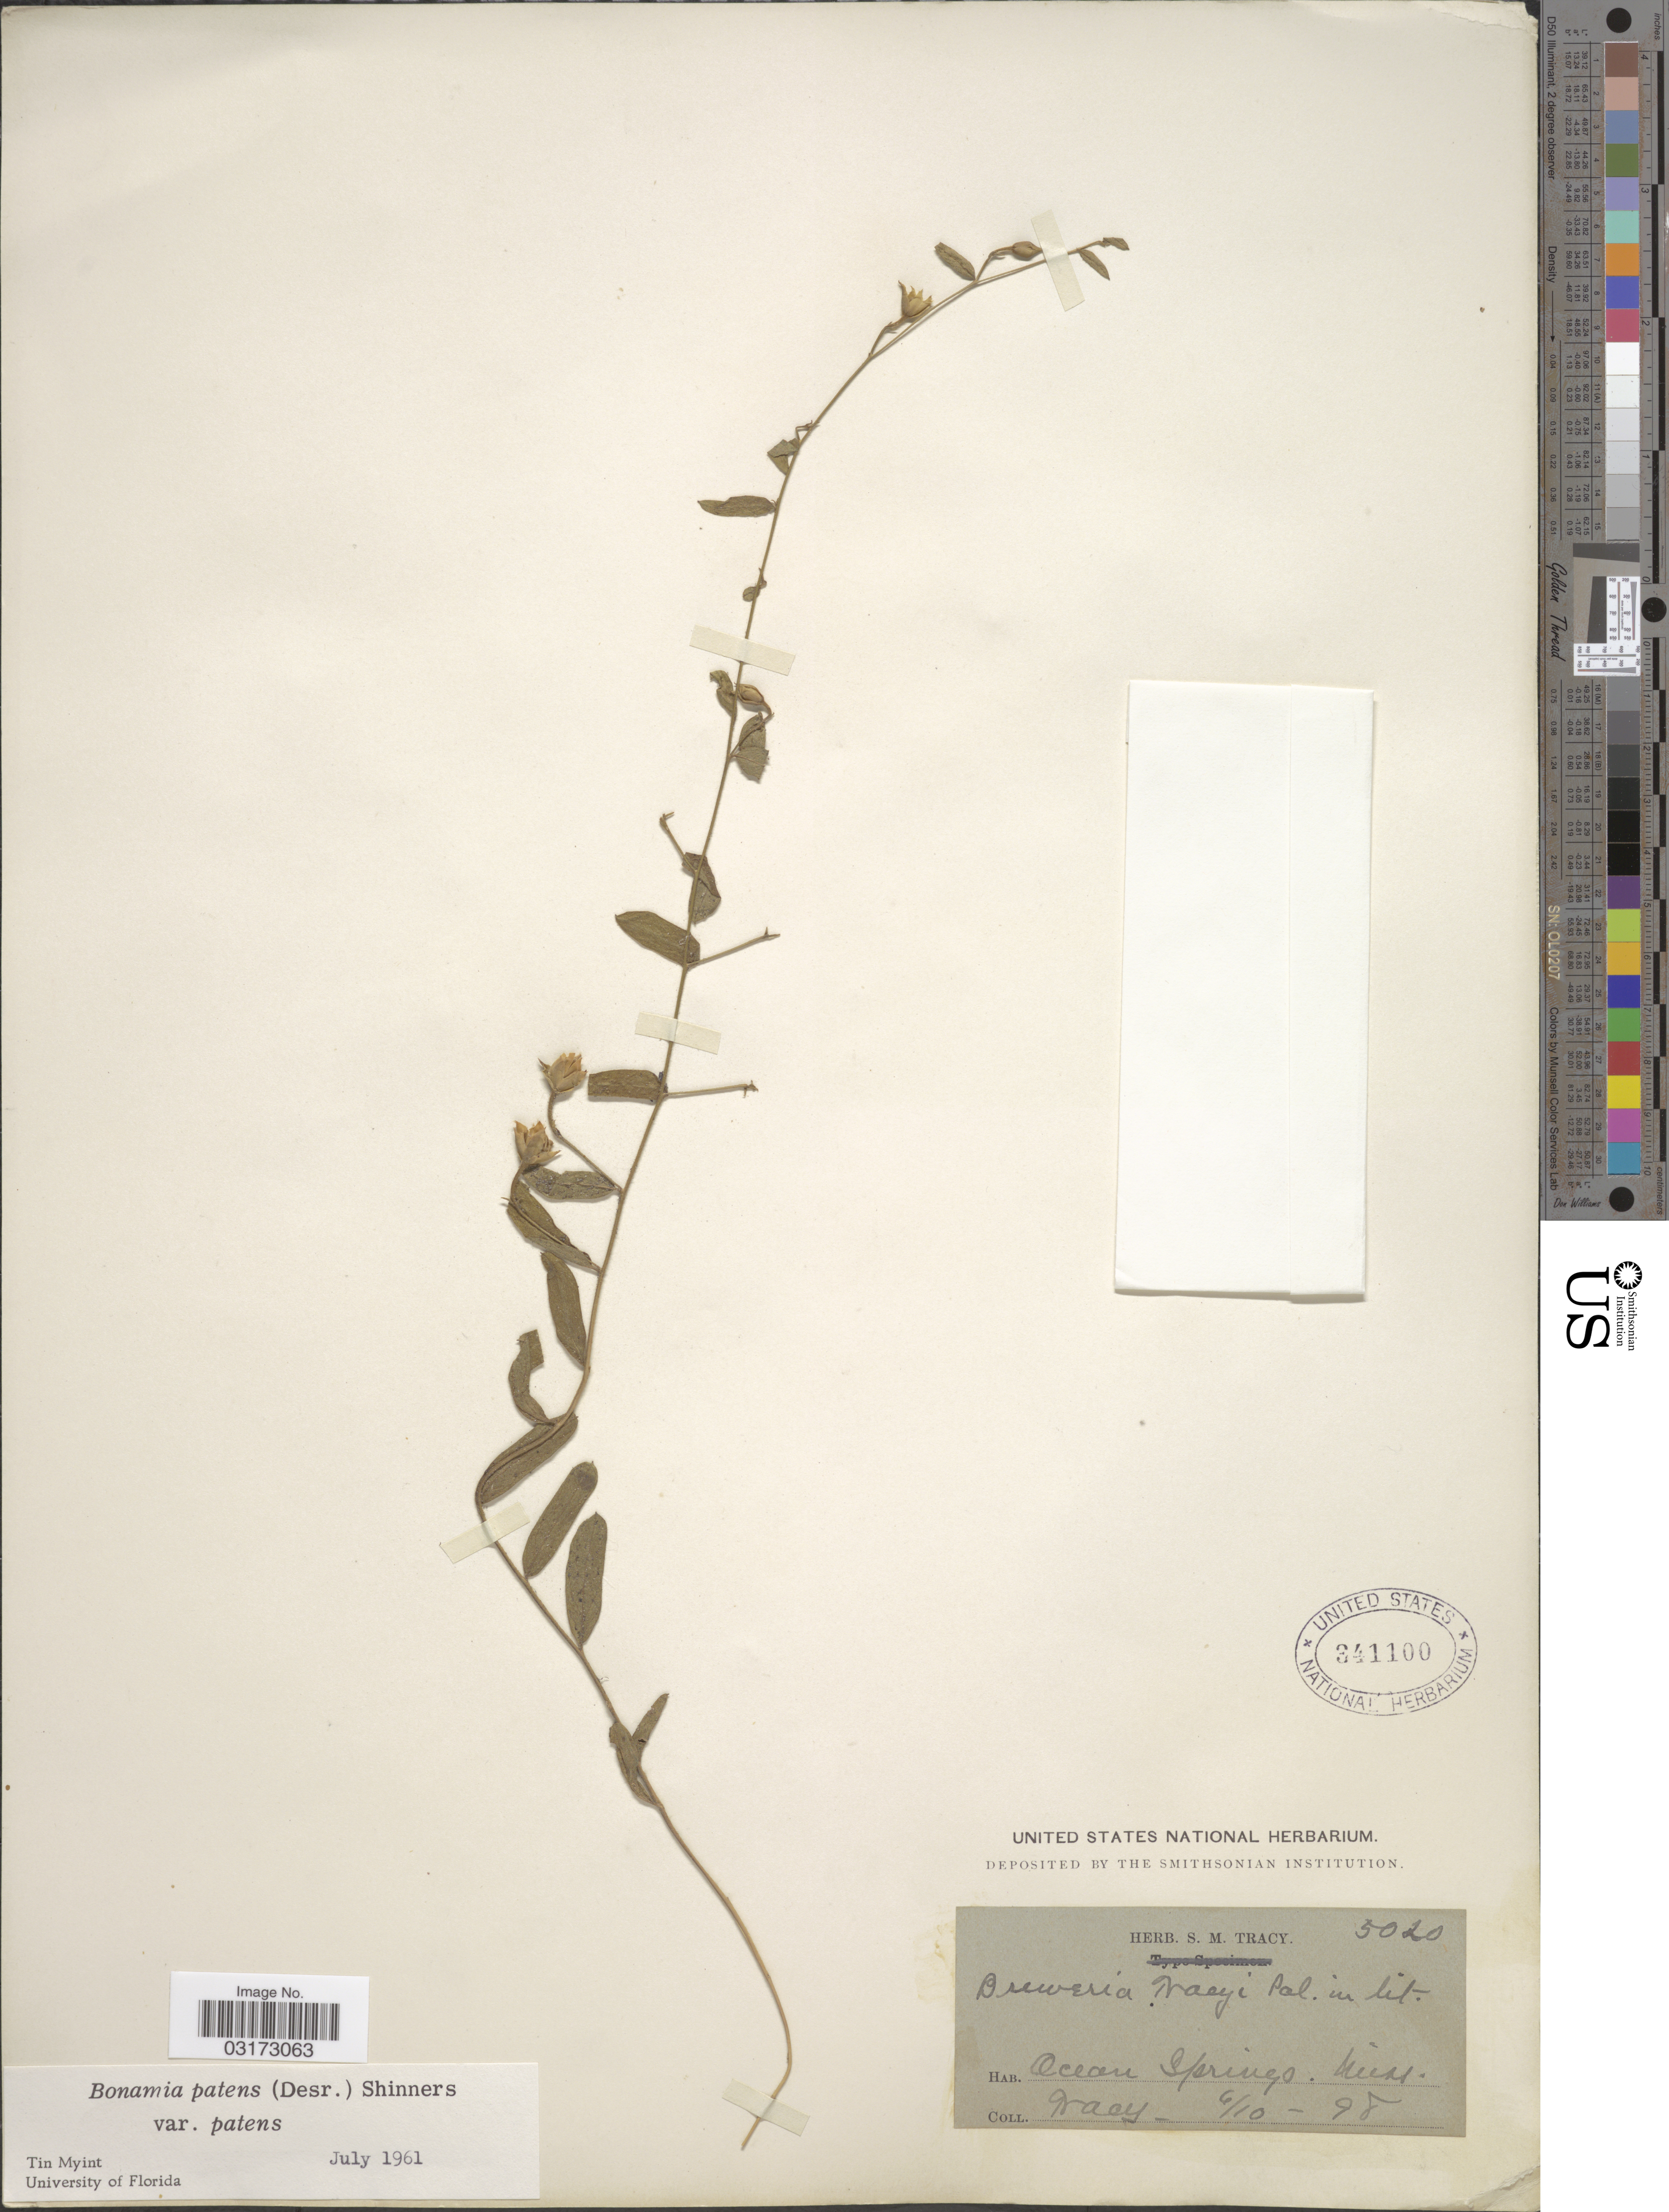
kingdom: Plantae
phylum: Tracheophyta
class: Magnoliopsida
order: Solanales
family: Convolvulaceae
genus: Stylisma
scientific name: Stylisma patens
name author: (Desr.) Myint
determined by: Strong, Mark T., (BOT), Smithsonian Institution - National Museum of Natural History (UNITED STATES)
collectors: S. M. Tracy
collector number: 5020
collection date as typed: Transcribed d/m/y: 10/6/98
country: United States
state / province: Mississippi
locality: Ocean Springs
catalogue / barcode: US 341100